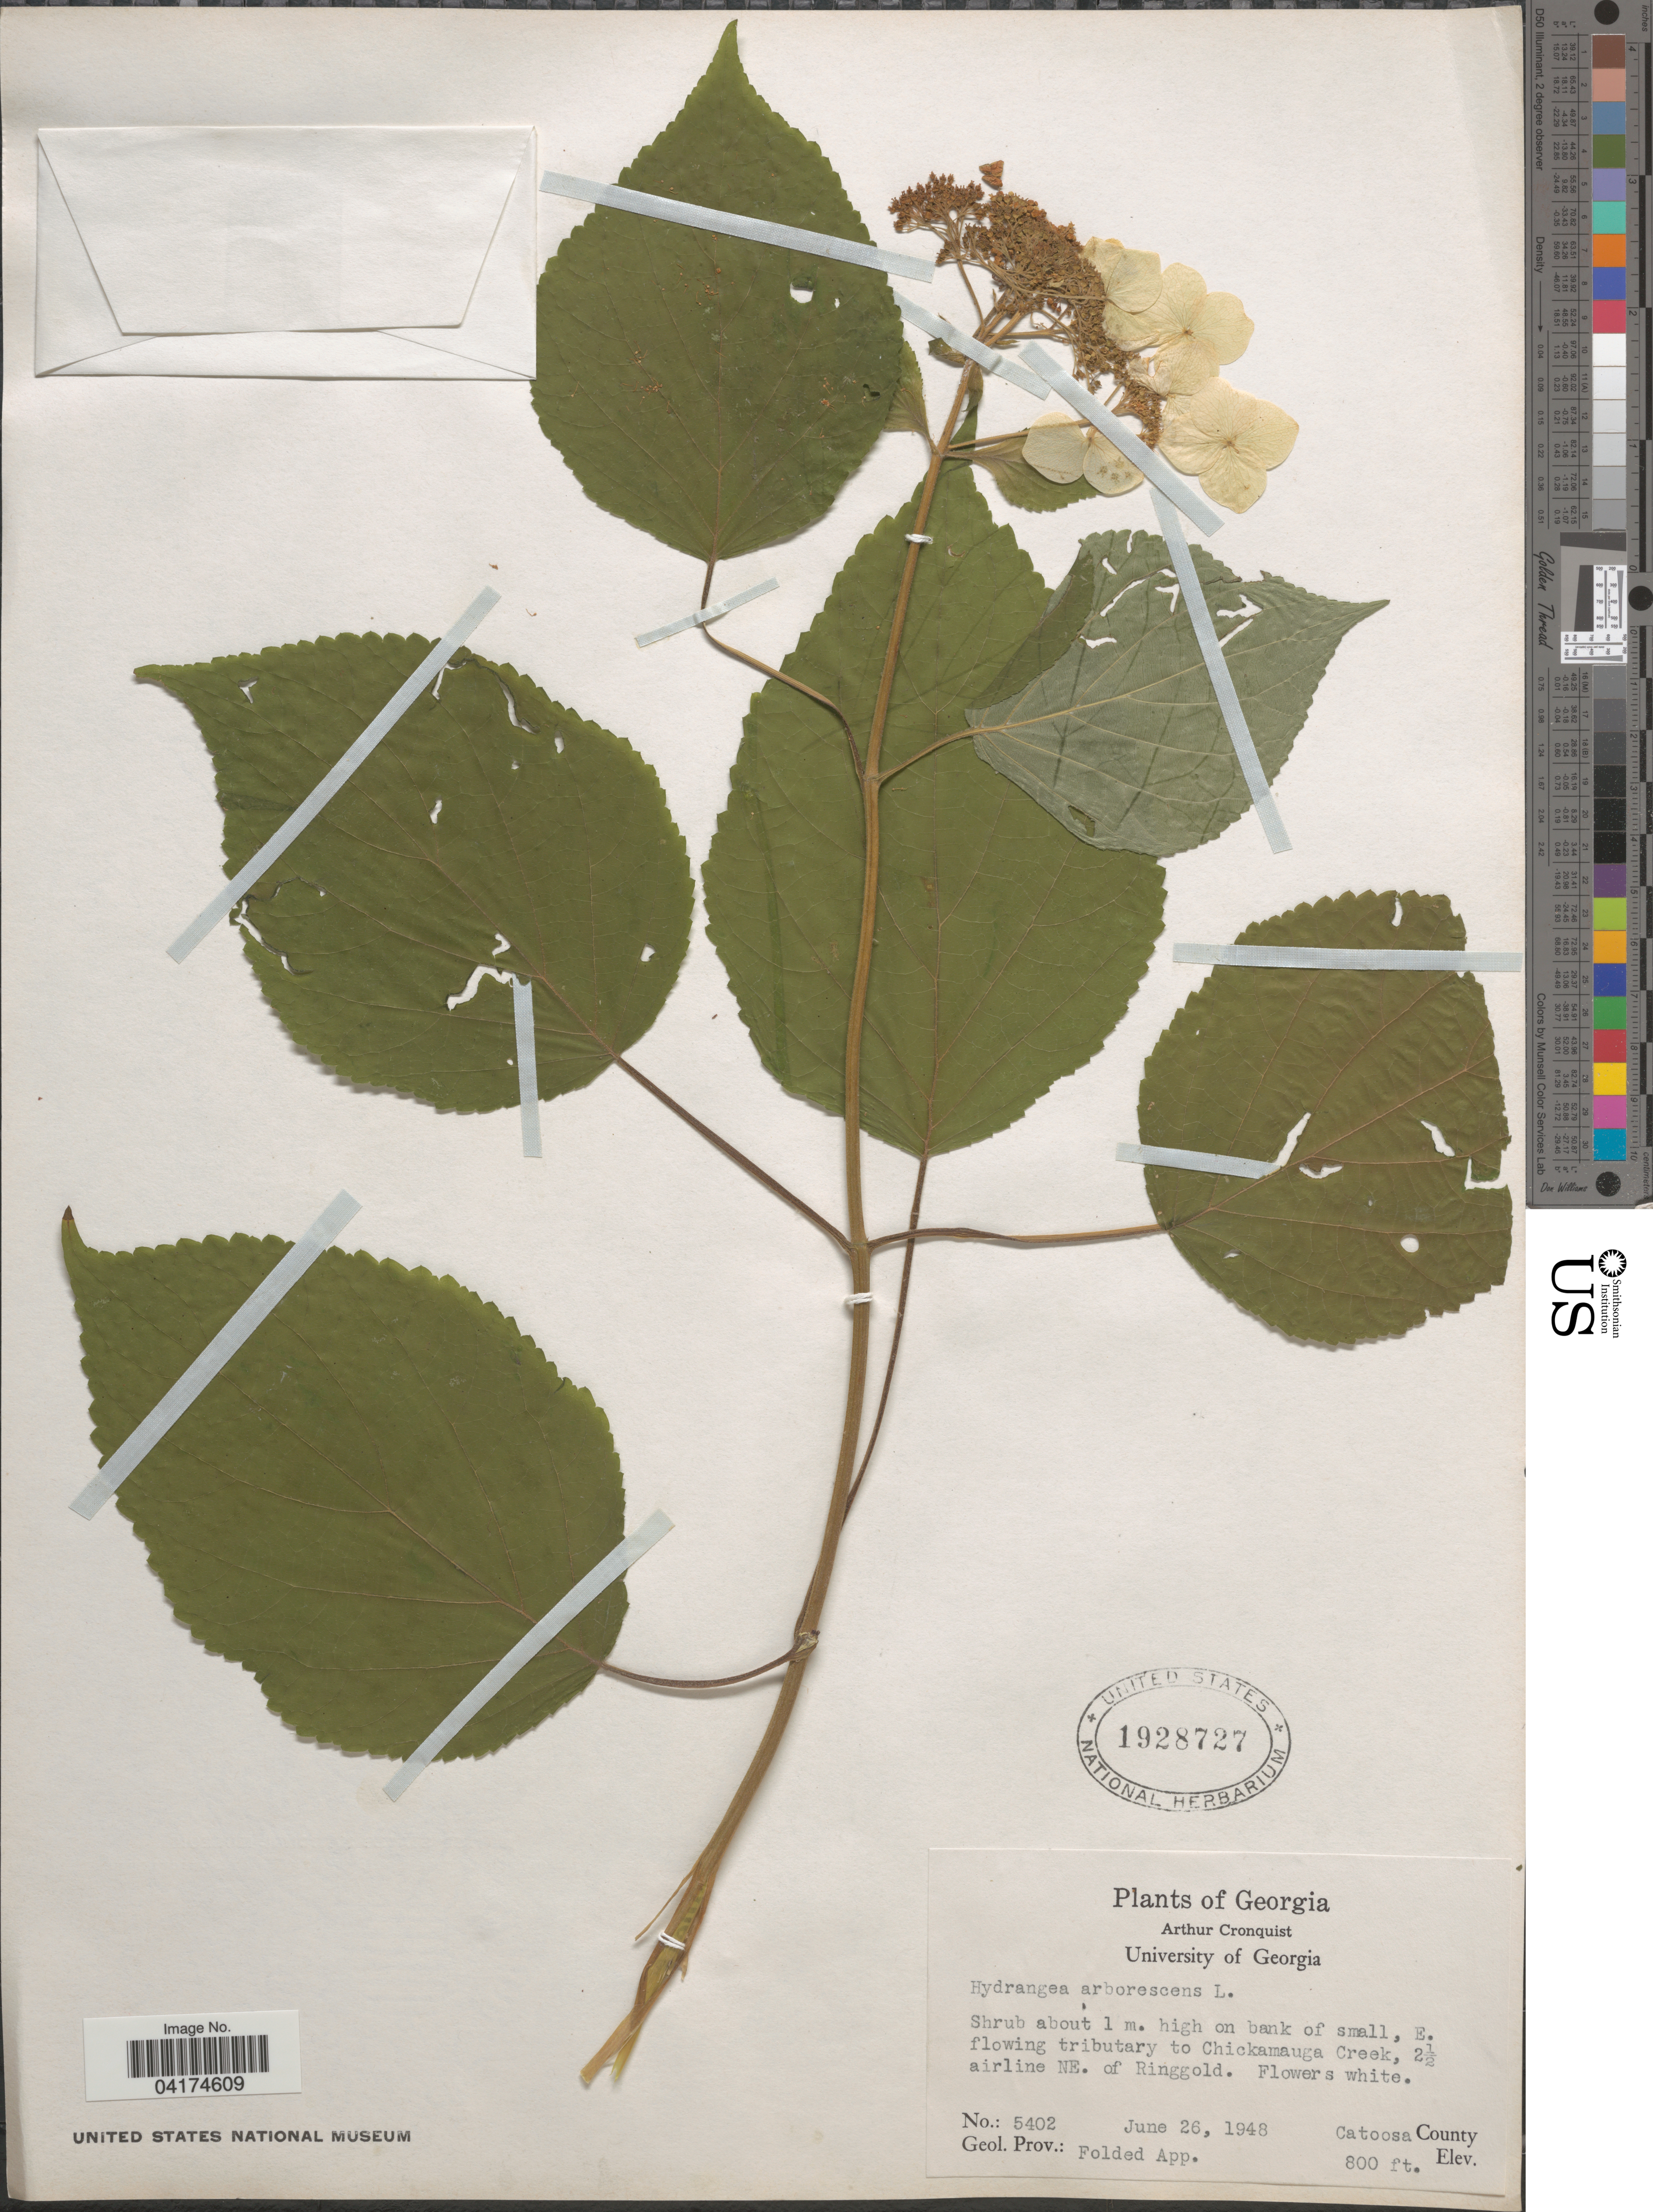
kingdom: Plantae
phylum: Tracheophyta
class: Magnoliopsida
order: Cornales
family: Hydrangeaceae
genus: Hydrangea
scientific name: Hydrangea arborescens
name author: L.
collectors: A. J. Cronquist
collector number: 5402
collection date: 1948-06-26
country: United States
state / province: Georgia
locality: E. flowing tributary to Chickamauga Creek, 2½ airline NE. of Ringgold. Catoosa County. Geol. Prov.: Folded App.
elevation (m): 244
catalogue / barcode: US 1928727